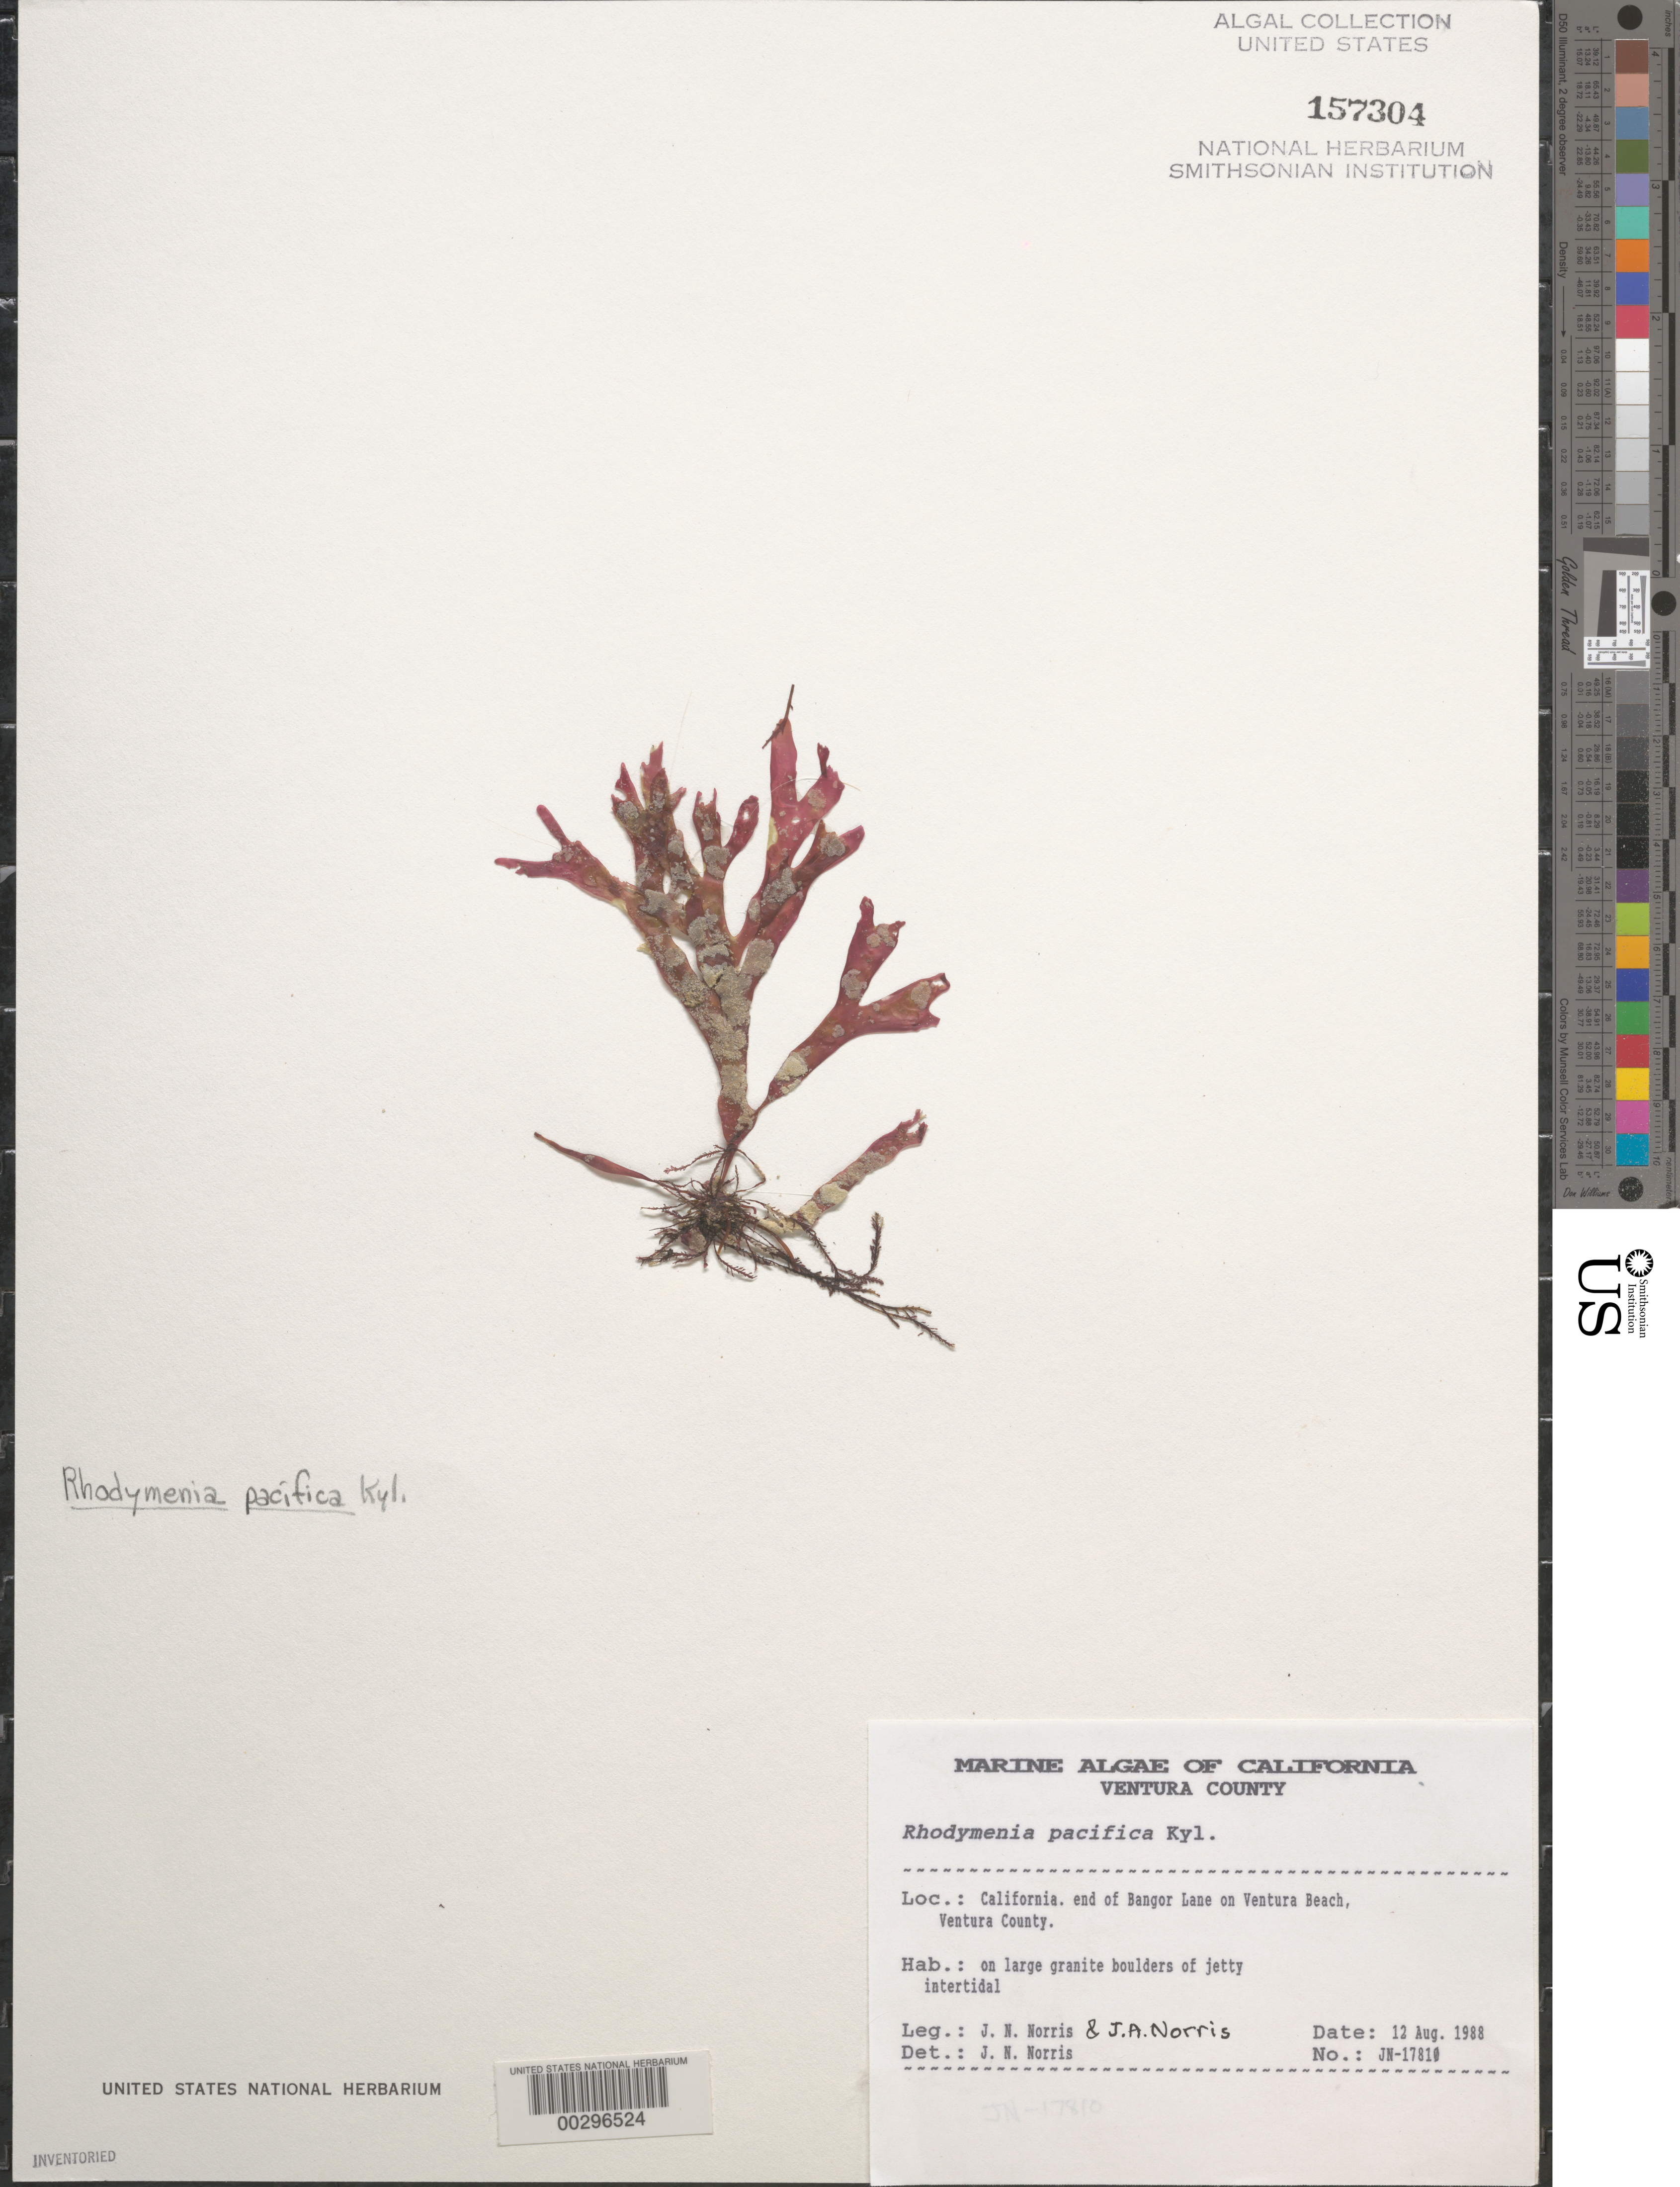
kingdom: Plantae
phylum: Rhodophyta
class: Florideophyceae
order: Rhodymeniales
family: Rhodymeniaceae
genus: Rhodymenia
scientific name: Rhodymenia pacifica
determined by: Norris, James N.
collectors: J. N. Norris & J. A. Norris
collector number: JN-17810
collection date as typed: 12 Aug 1988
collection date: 1988-08-12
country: United States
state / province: California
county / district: Ventura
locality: Ventura Beach, end of Bangor Lane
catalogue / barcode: US 157304